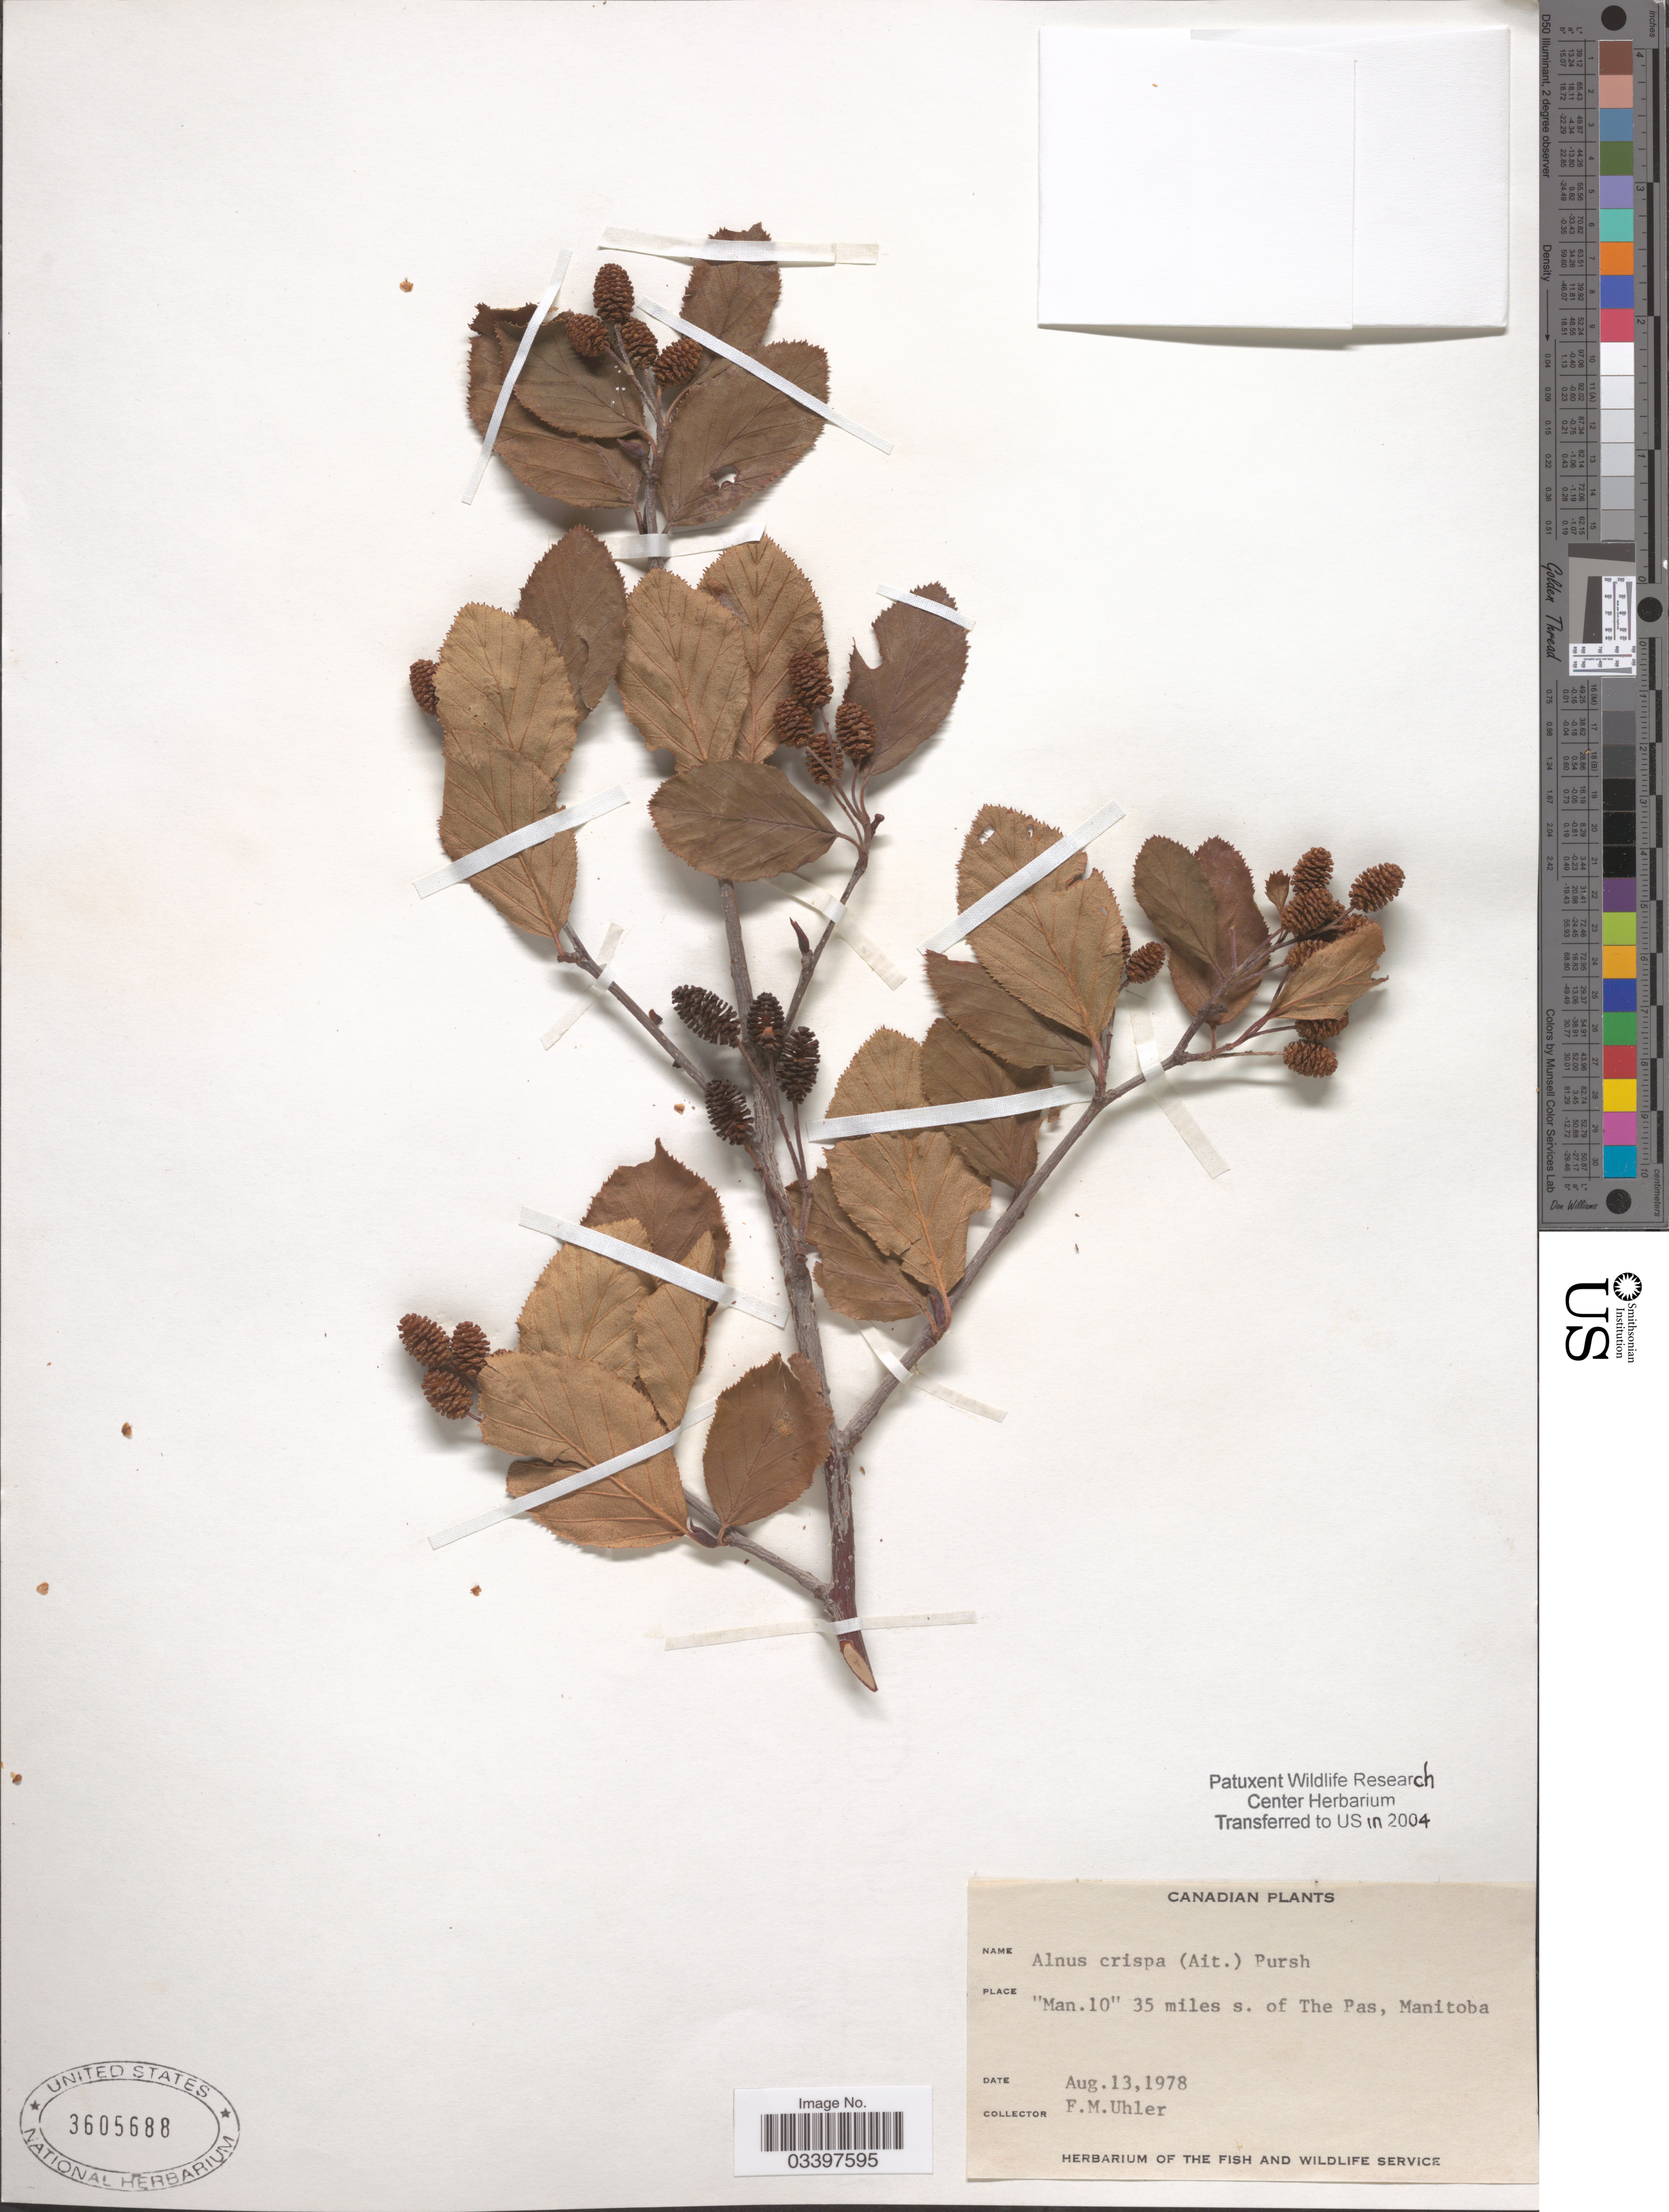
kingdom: Plantae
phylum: Tracheophyta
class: Magnoliopsida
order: Fagales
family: Betulaceae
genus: Alnus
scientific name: Alnus alnobetula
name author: (Ehrh.) K. Koch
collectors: F. M. Uhler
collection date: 1978-08-13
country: Canada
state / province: Manitoba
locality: Man.10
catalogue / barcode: US 3605688